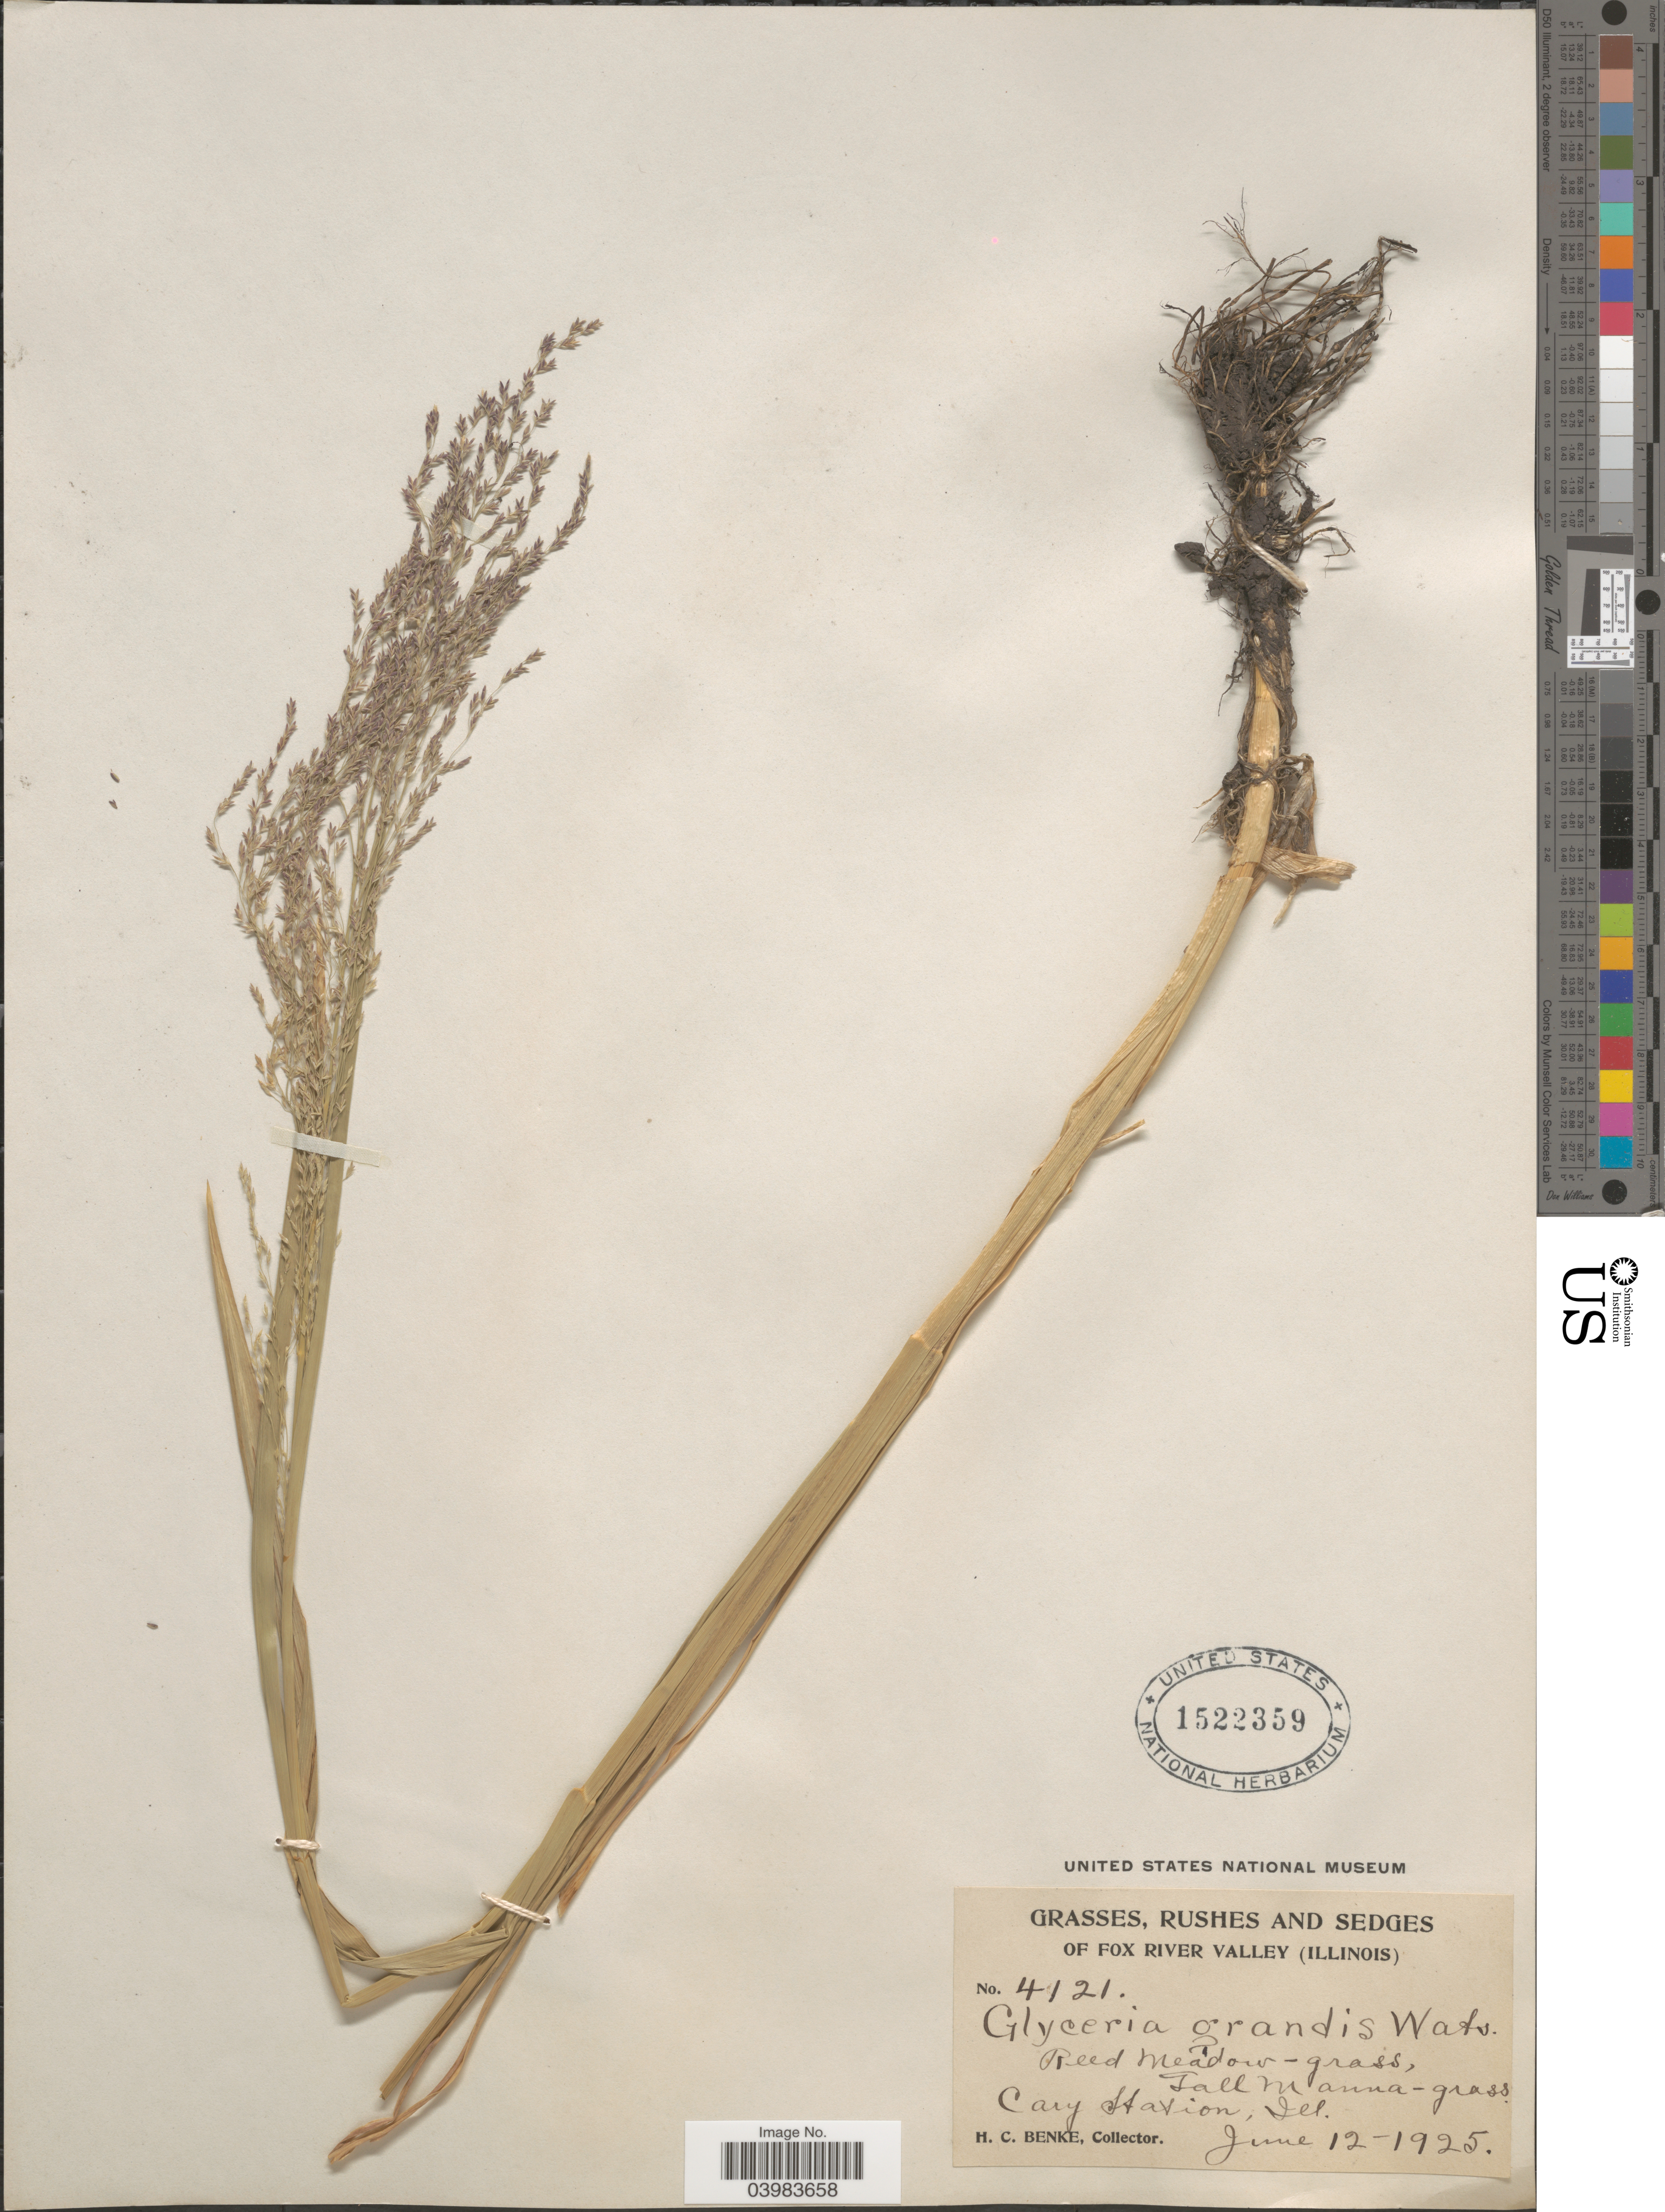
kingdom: Plantae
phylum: Tracheophyta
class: Liliopsida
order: Poales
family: Poaceae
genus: Glyceria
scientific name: Glyceria grandis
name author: S. Watson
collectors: H. Benke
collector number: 4121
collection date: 1925-06-12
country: United States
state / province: Illinois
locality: Grasses, Rushes and Sedges of Fox River Valley. Reed Meadow-grass, Tall Manna-grass. Cary Station.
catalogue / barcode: US 1522359